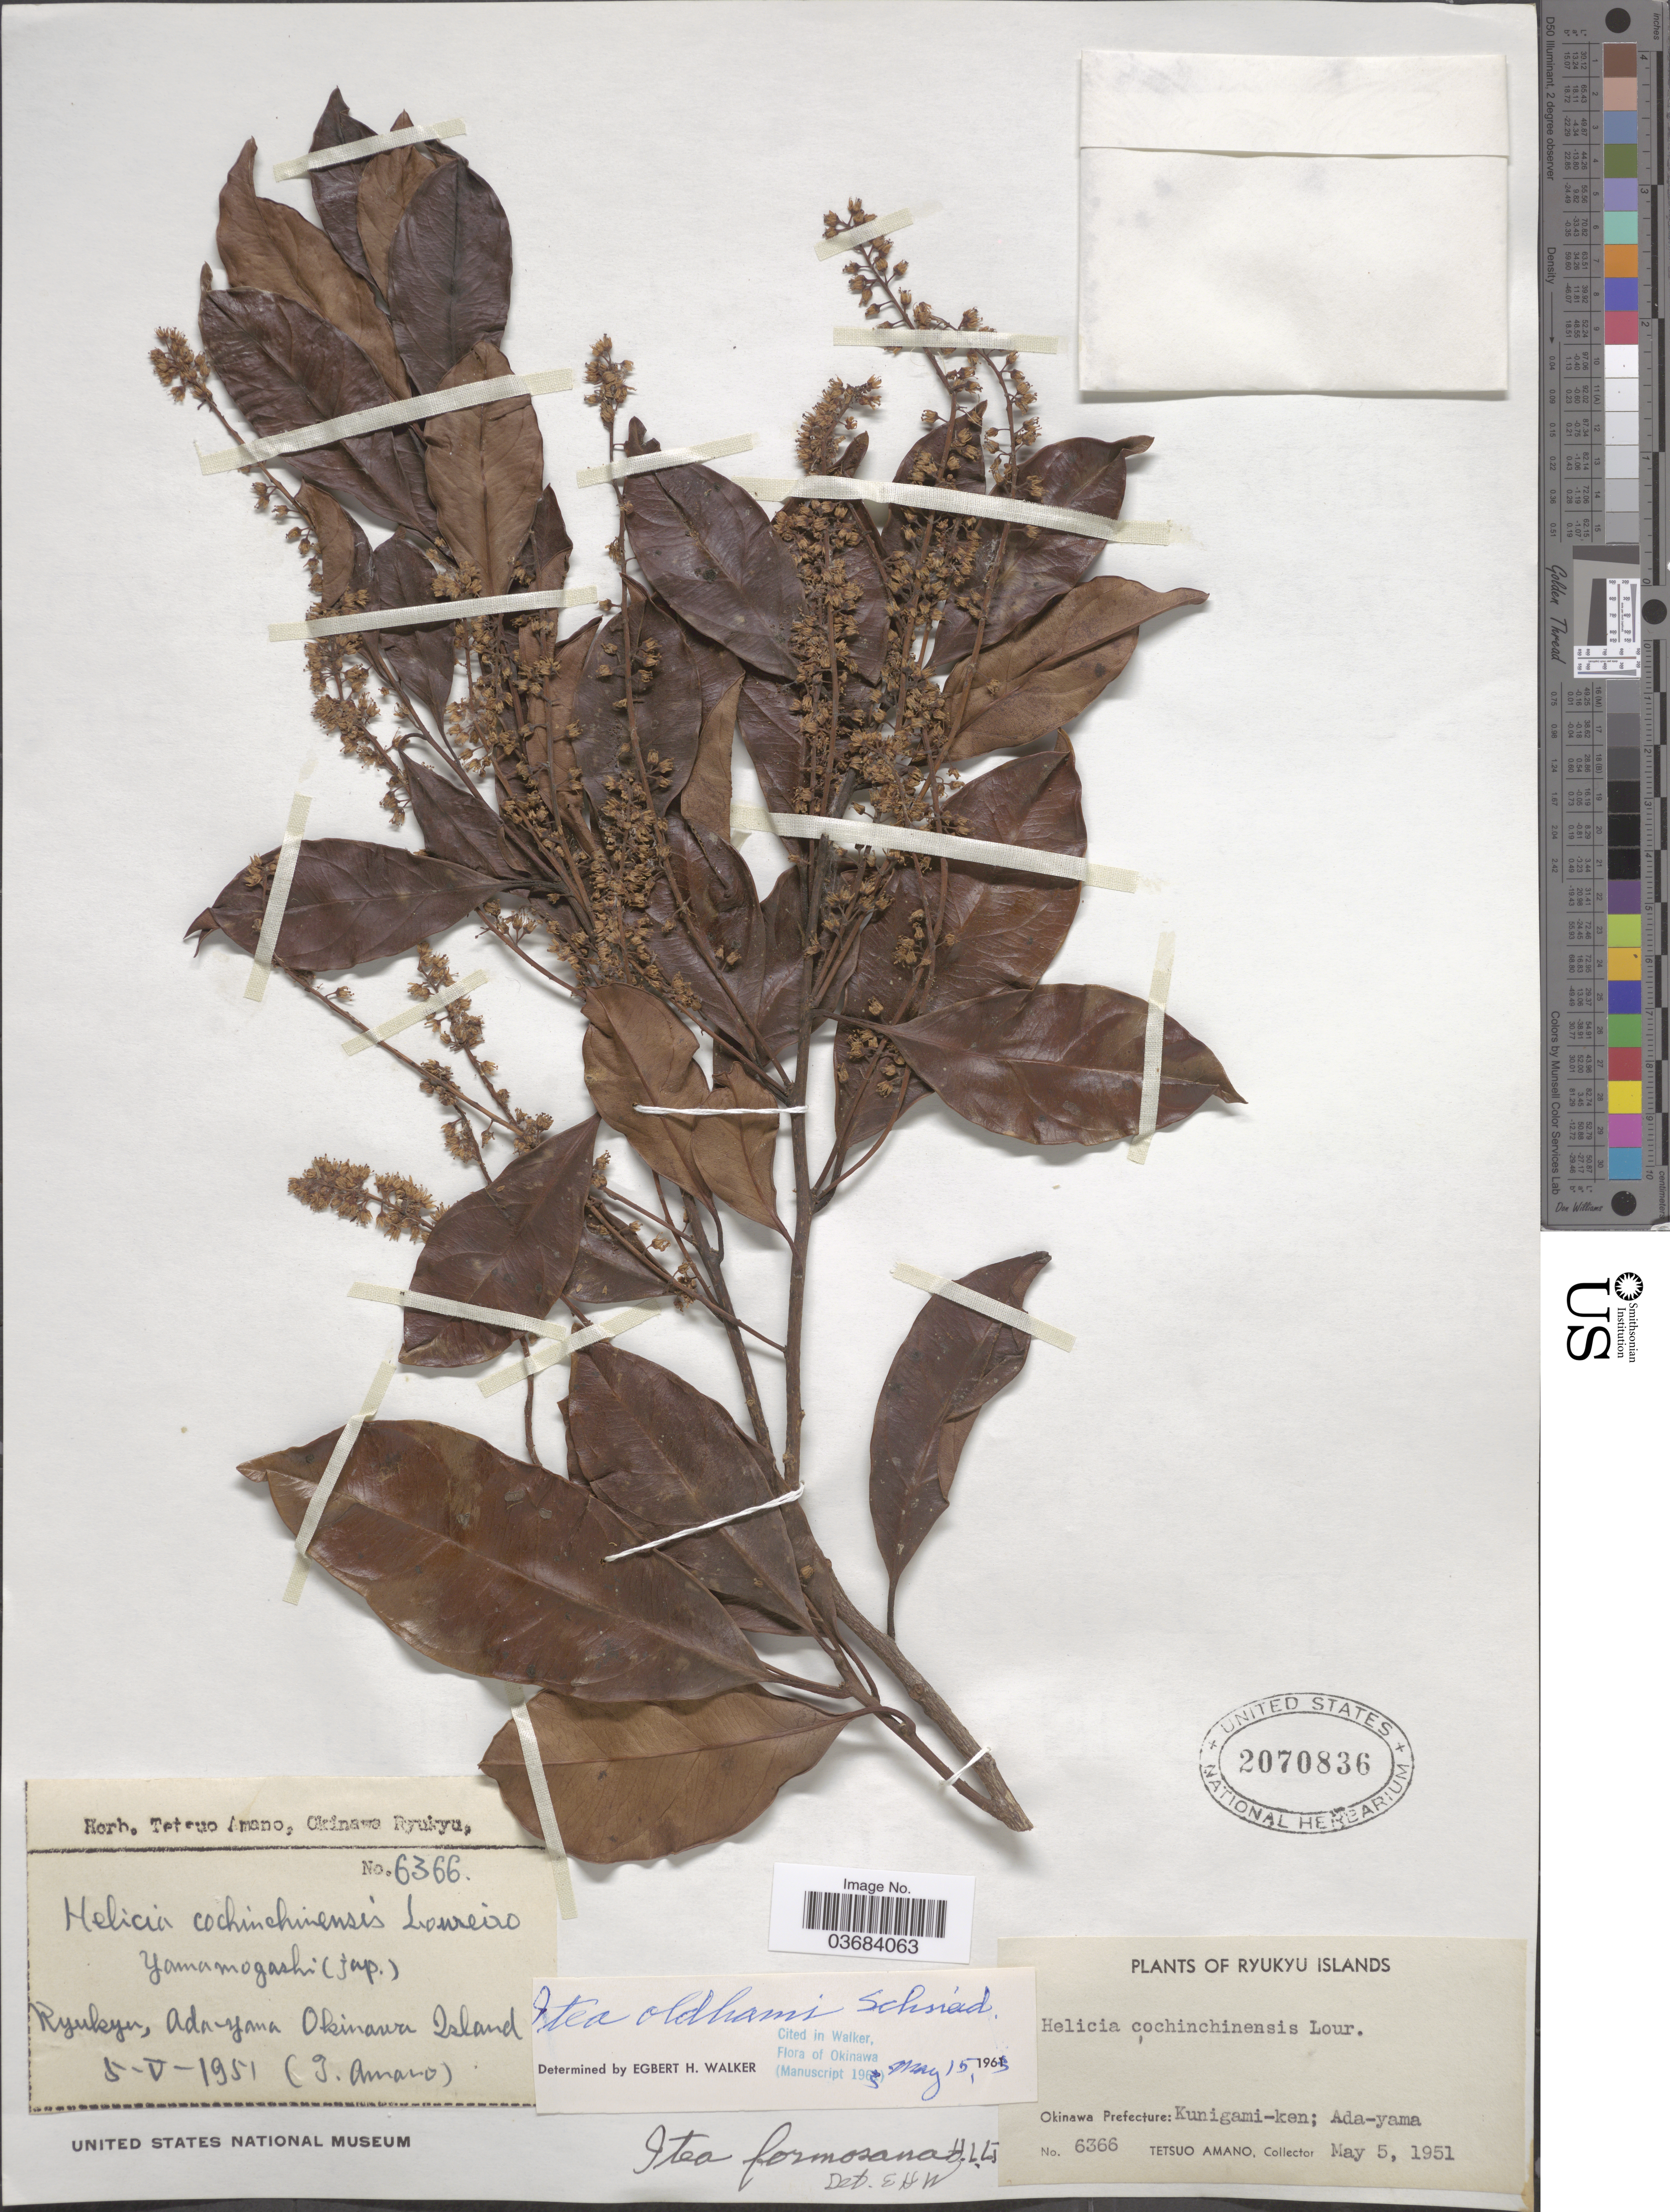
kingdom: Plantae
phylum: Tracheophyta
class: Magnoliopsida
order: Saxifragales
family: Iteaceae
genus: Itea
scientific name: Itea oldhamii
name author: C.K. Schneid.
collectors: T. Amano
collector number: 6366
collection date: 1951-05-05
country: Japan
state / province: Okinawa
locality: Ryukyu Islands. Okinawa Prefecture: Kunigami-ken; Ada-yama.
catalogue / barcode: US 2070836